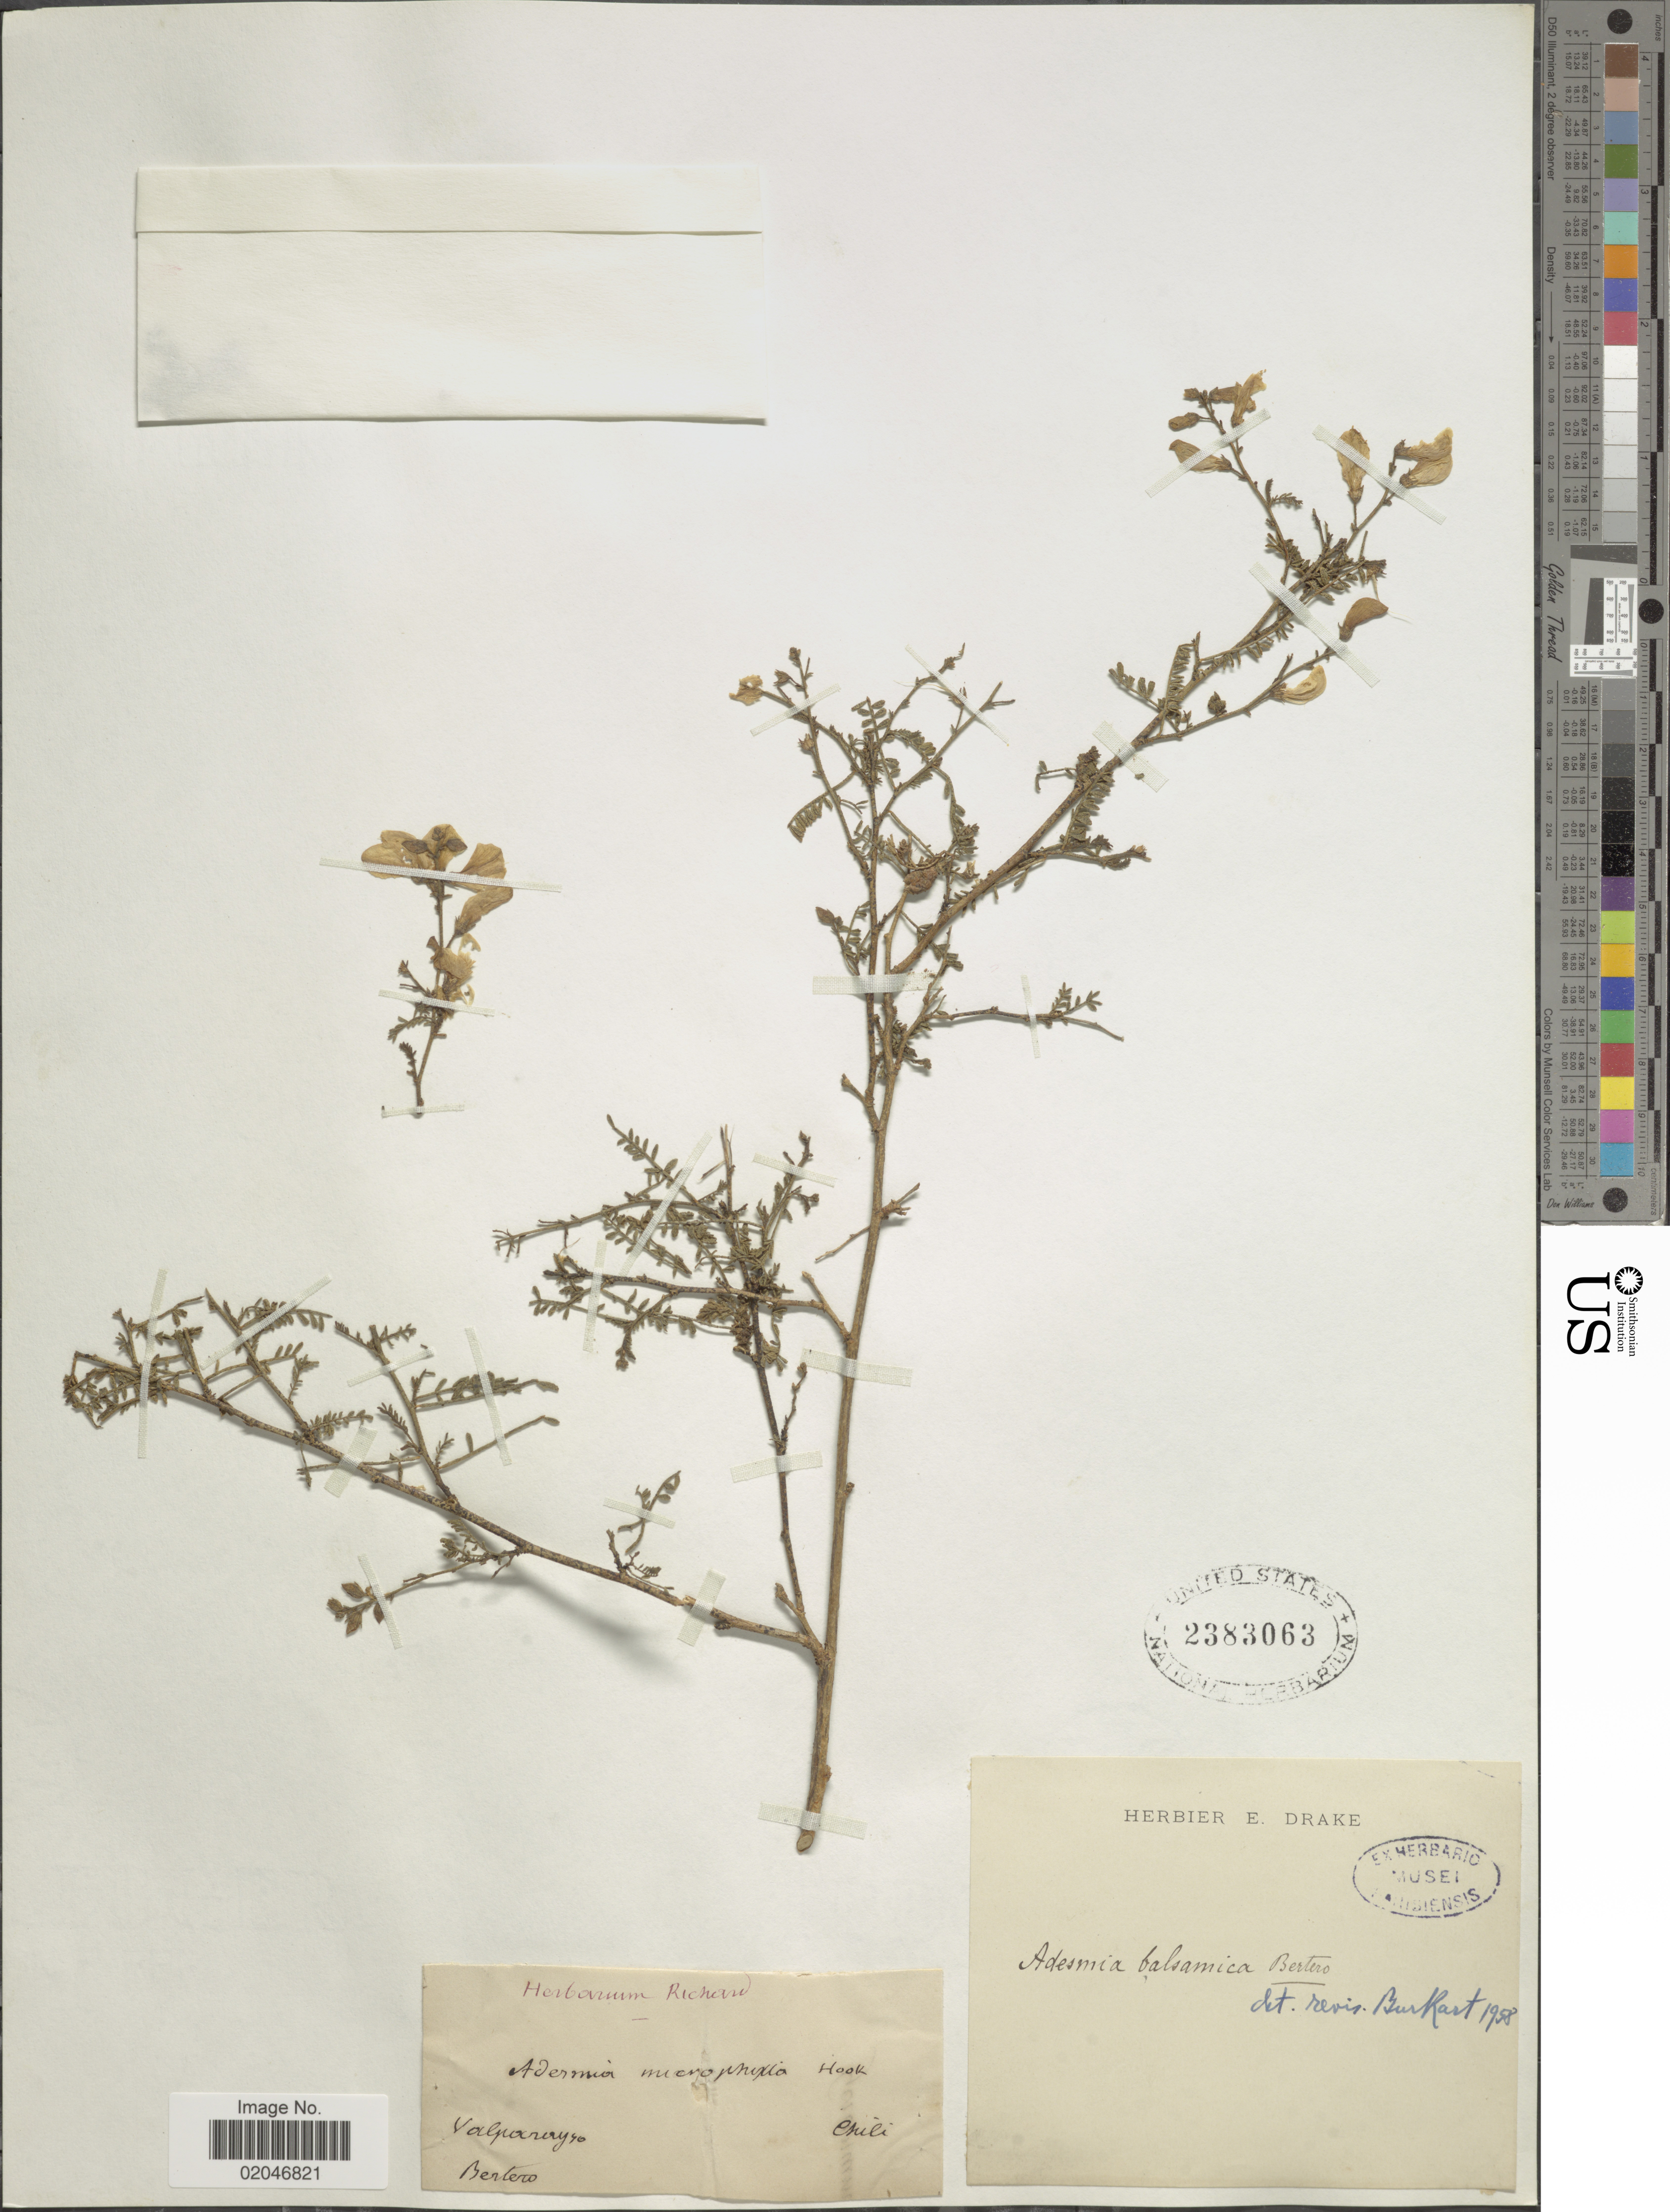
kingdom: Plantae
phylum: Tracheophyta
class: Magnoliopsida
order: Fabales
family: Fabaceae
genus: Adesmia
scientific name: Adesmia balsamica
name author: Colla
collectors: Bertero, --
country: Chile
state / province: Valparaíso (V)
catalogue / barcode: US 2383063